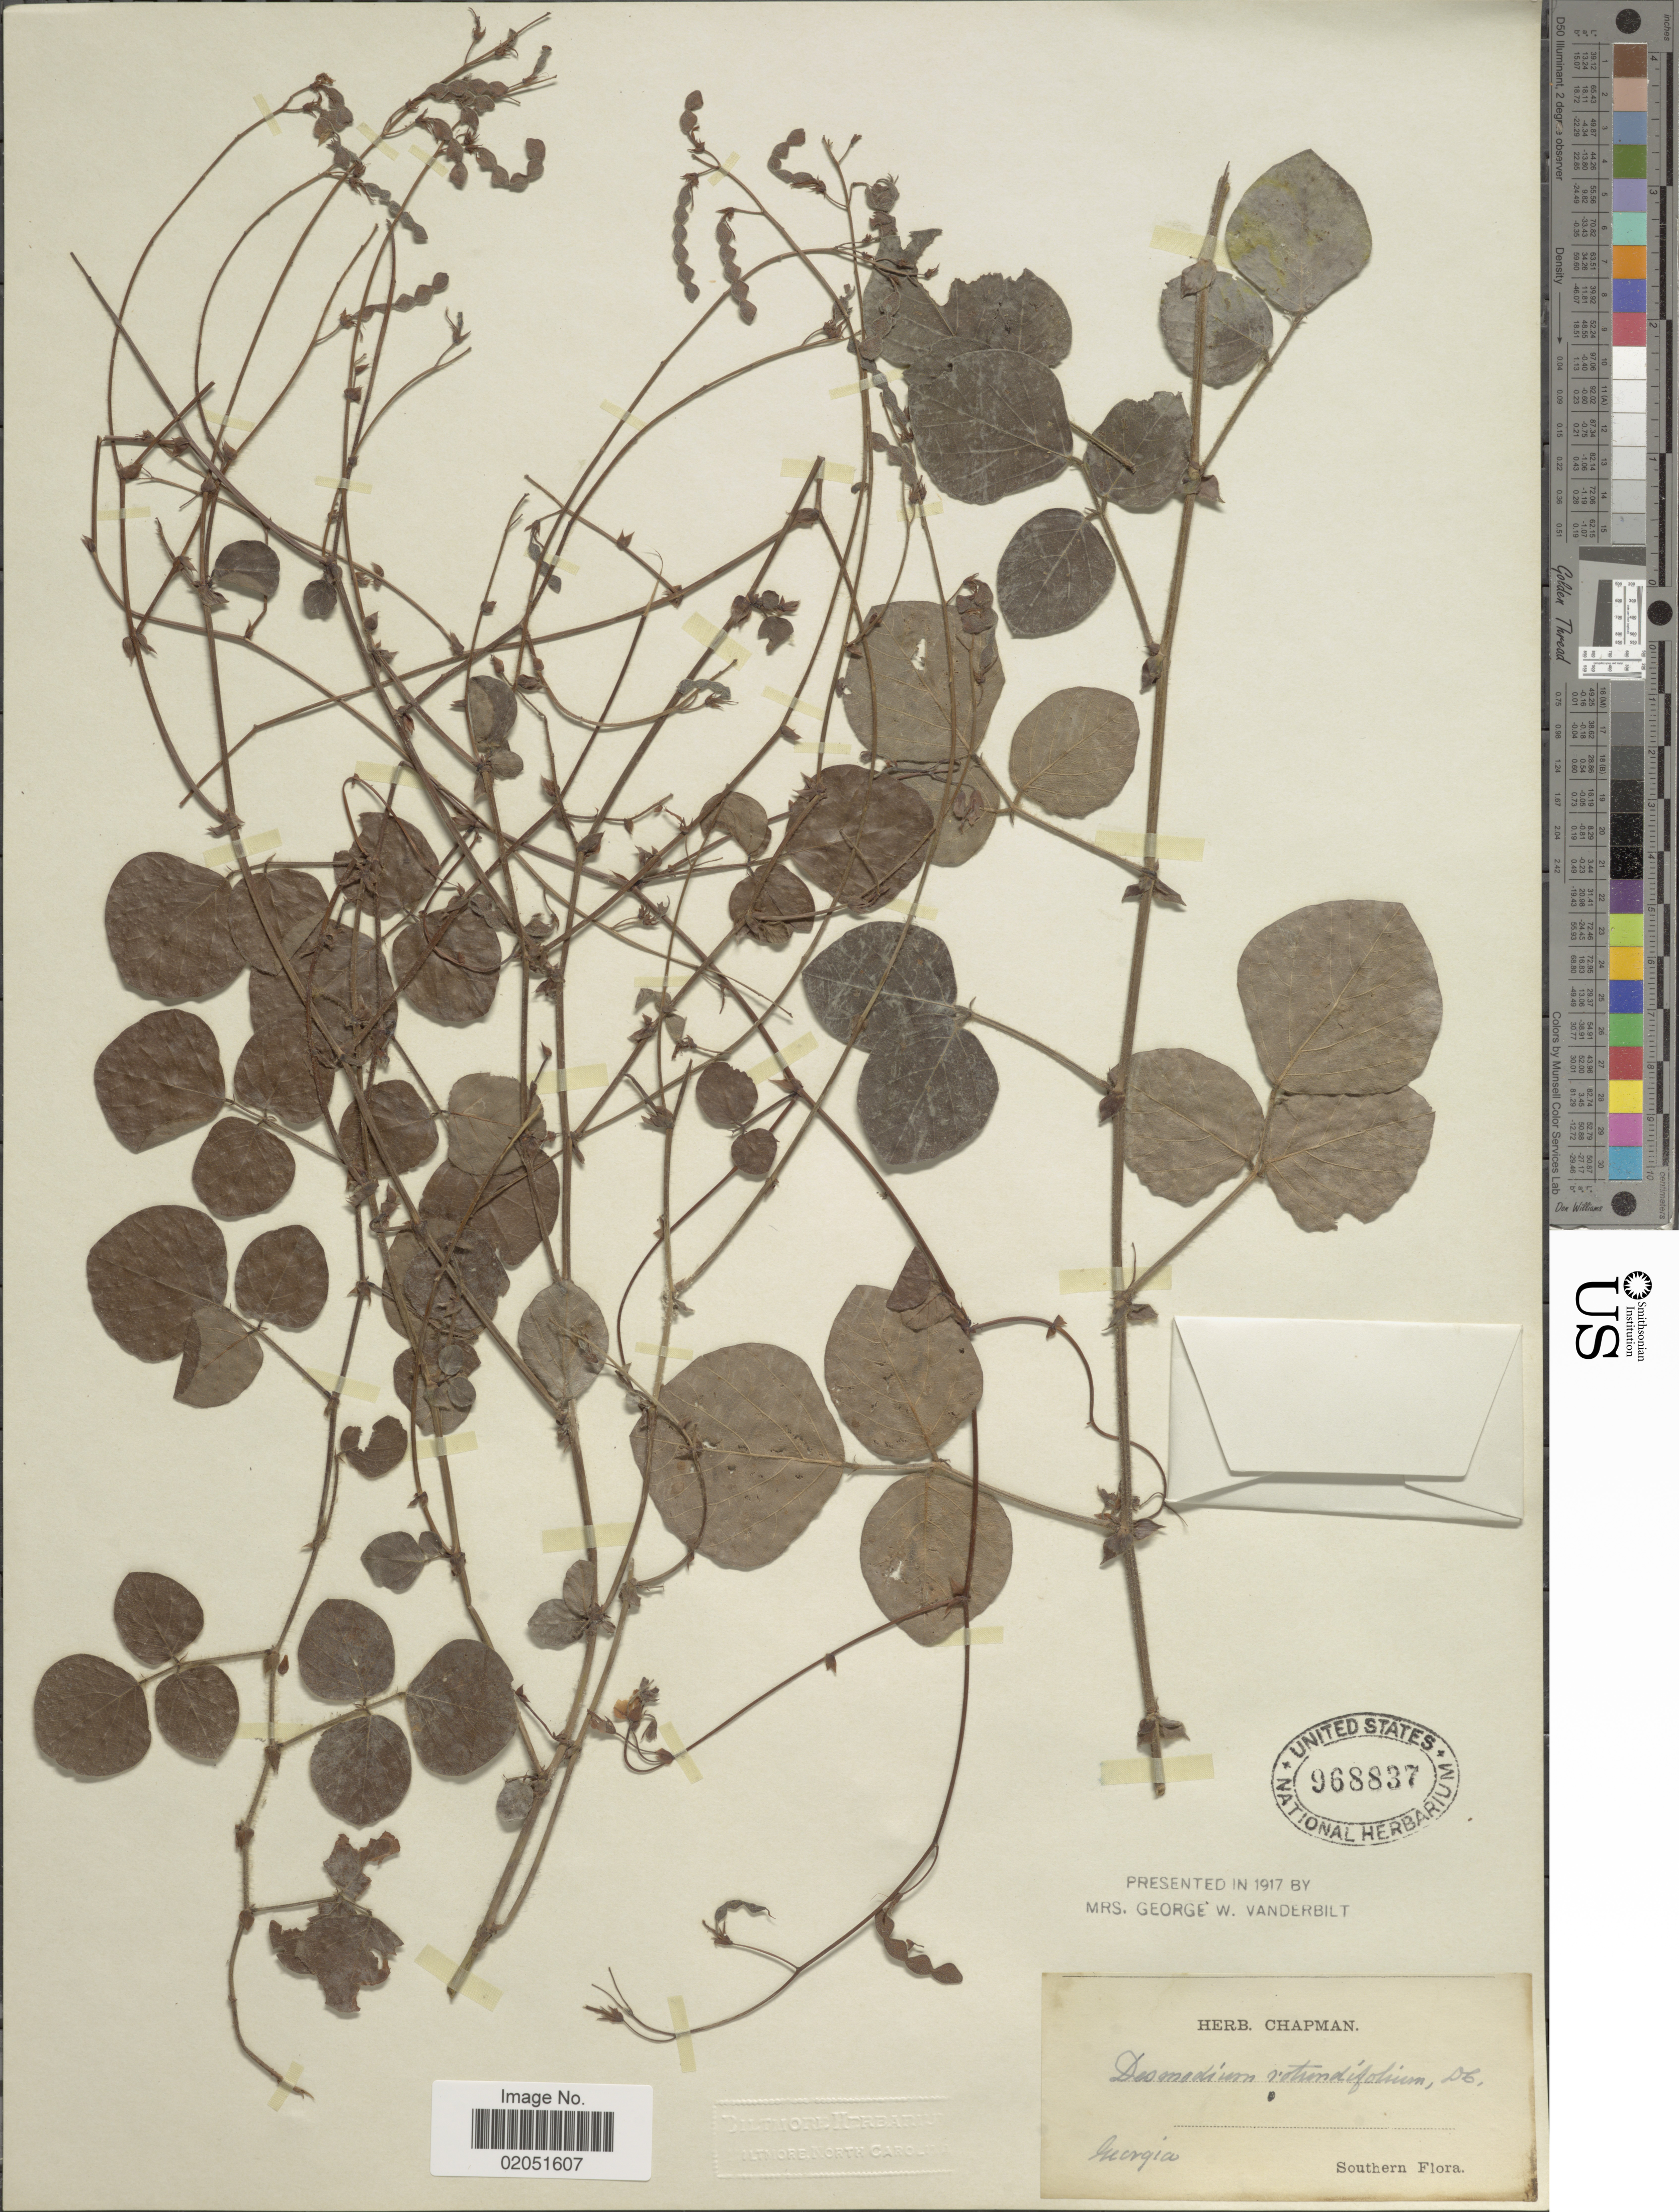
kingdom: Plantae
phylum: Tracheophyta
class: Magnoliopsida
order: Fabales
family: Fabaceae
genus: Desmodium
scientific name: Desmodium rotundifolium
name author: DC.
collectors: ex herb. Chapman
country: United States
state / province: Georgia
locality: Southern, Georgia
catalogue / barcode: US 968837